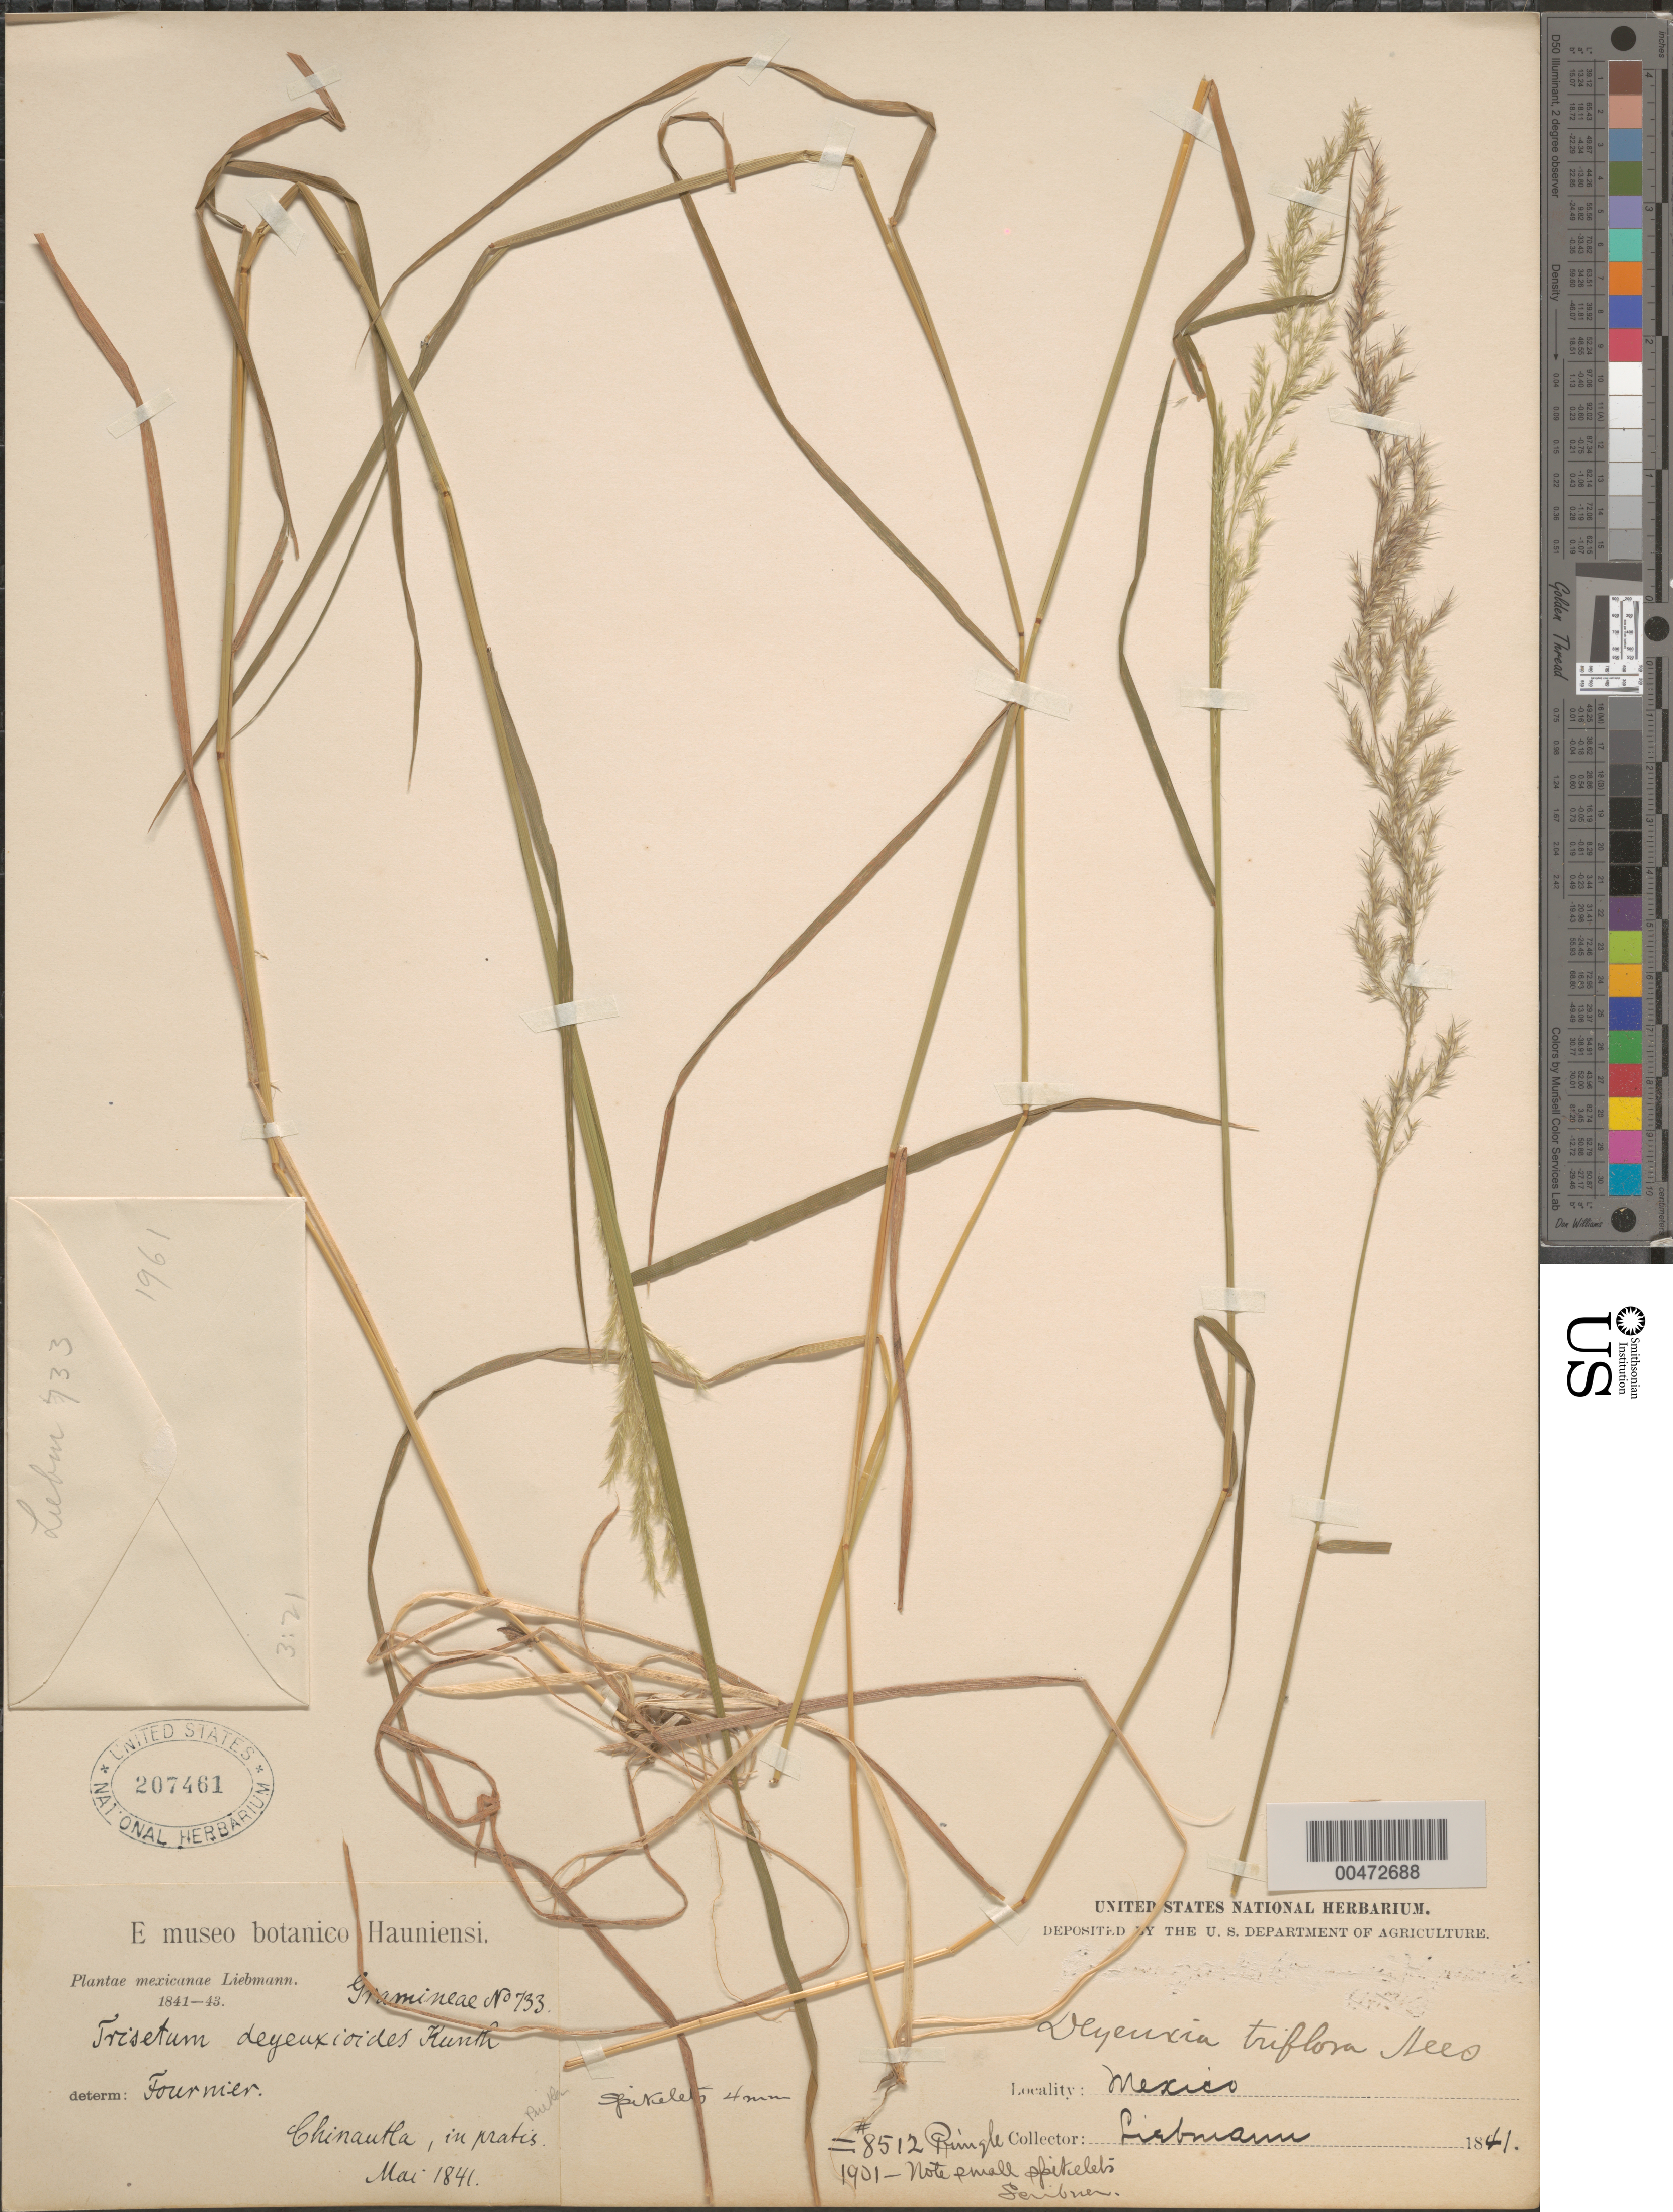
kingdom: Plantae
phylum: Tracheophyta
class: Liliopsida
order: Poales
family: Poaceae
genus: Trisetum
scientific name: Trisetum deyeuxioides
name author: (Kunth) Kunth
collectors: F. M. Liebmann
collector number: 733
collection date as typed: May 1841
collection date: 1841-05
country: Mexico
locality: Chinantla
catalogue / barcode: US 207461